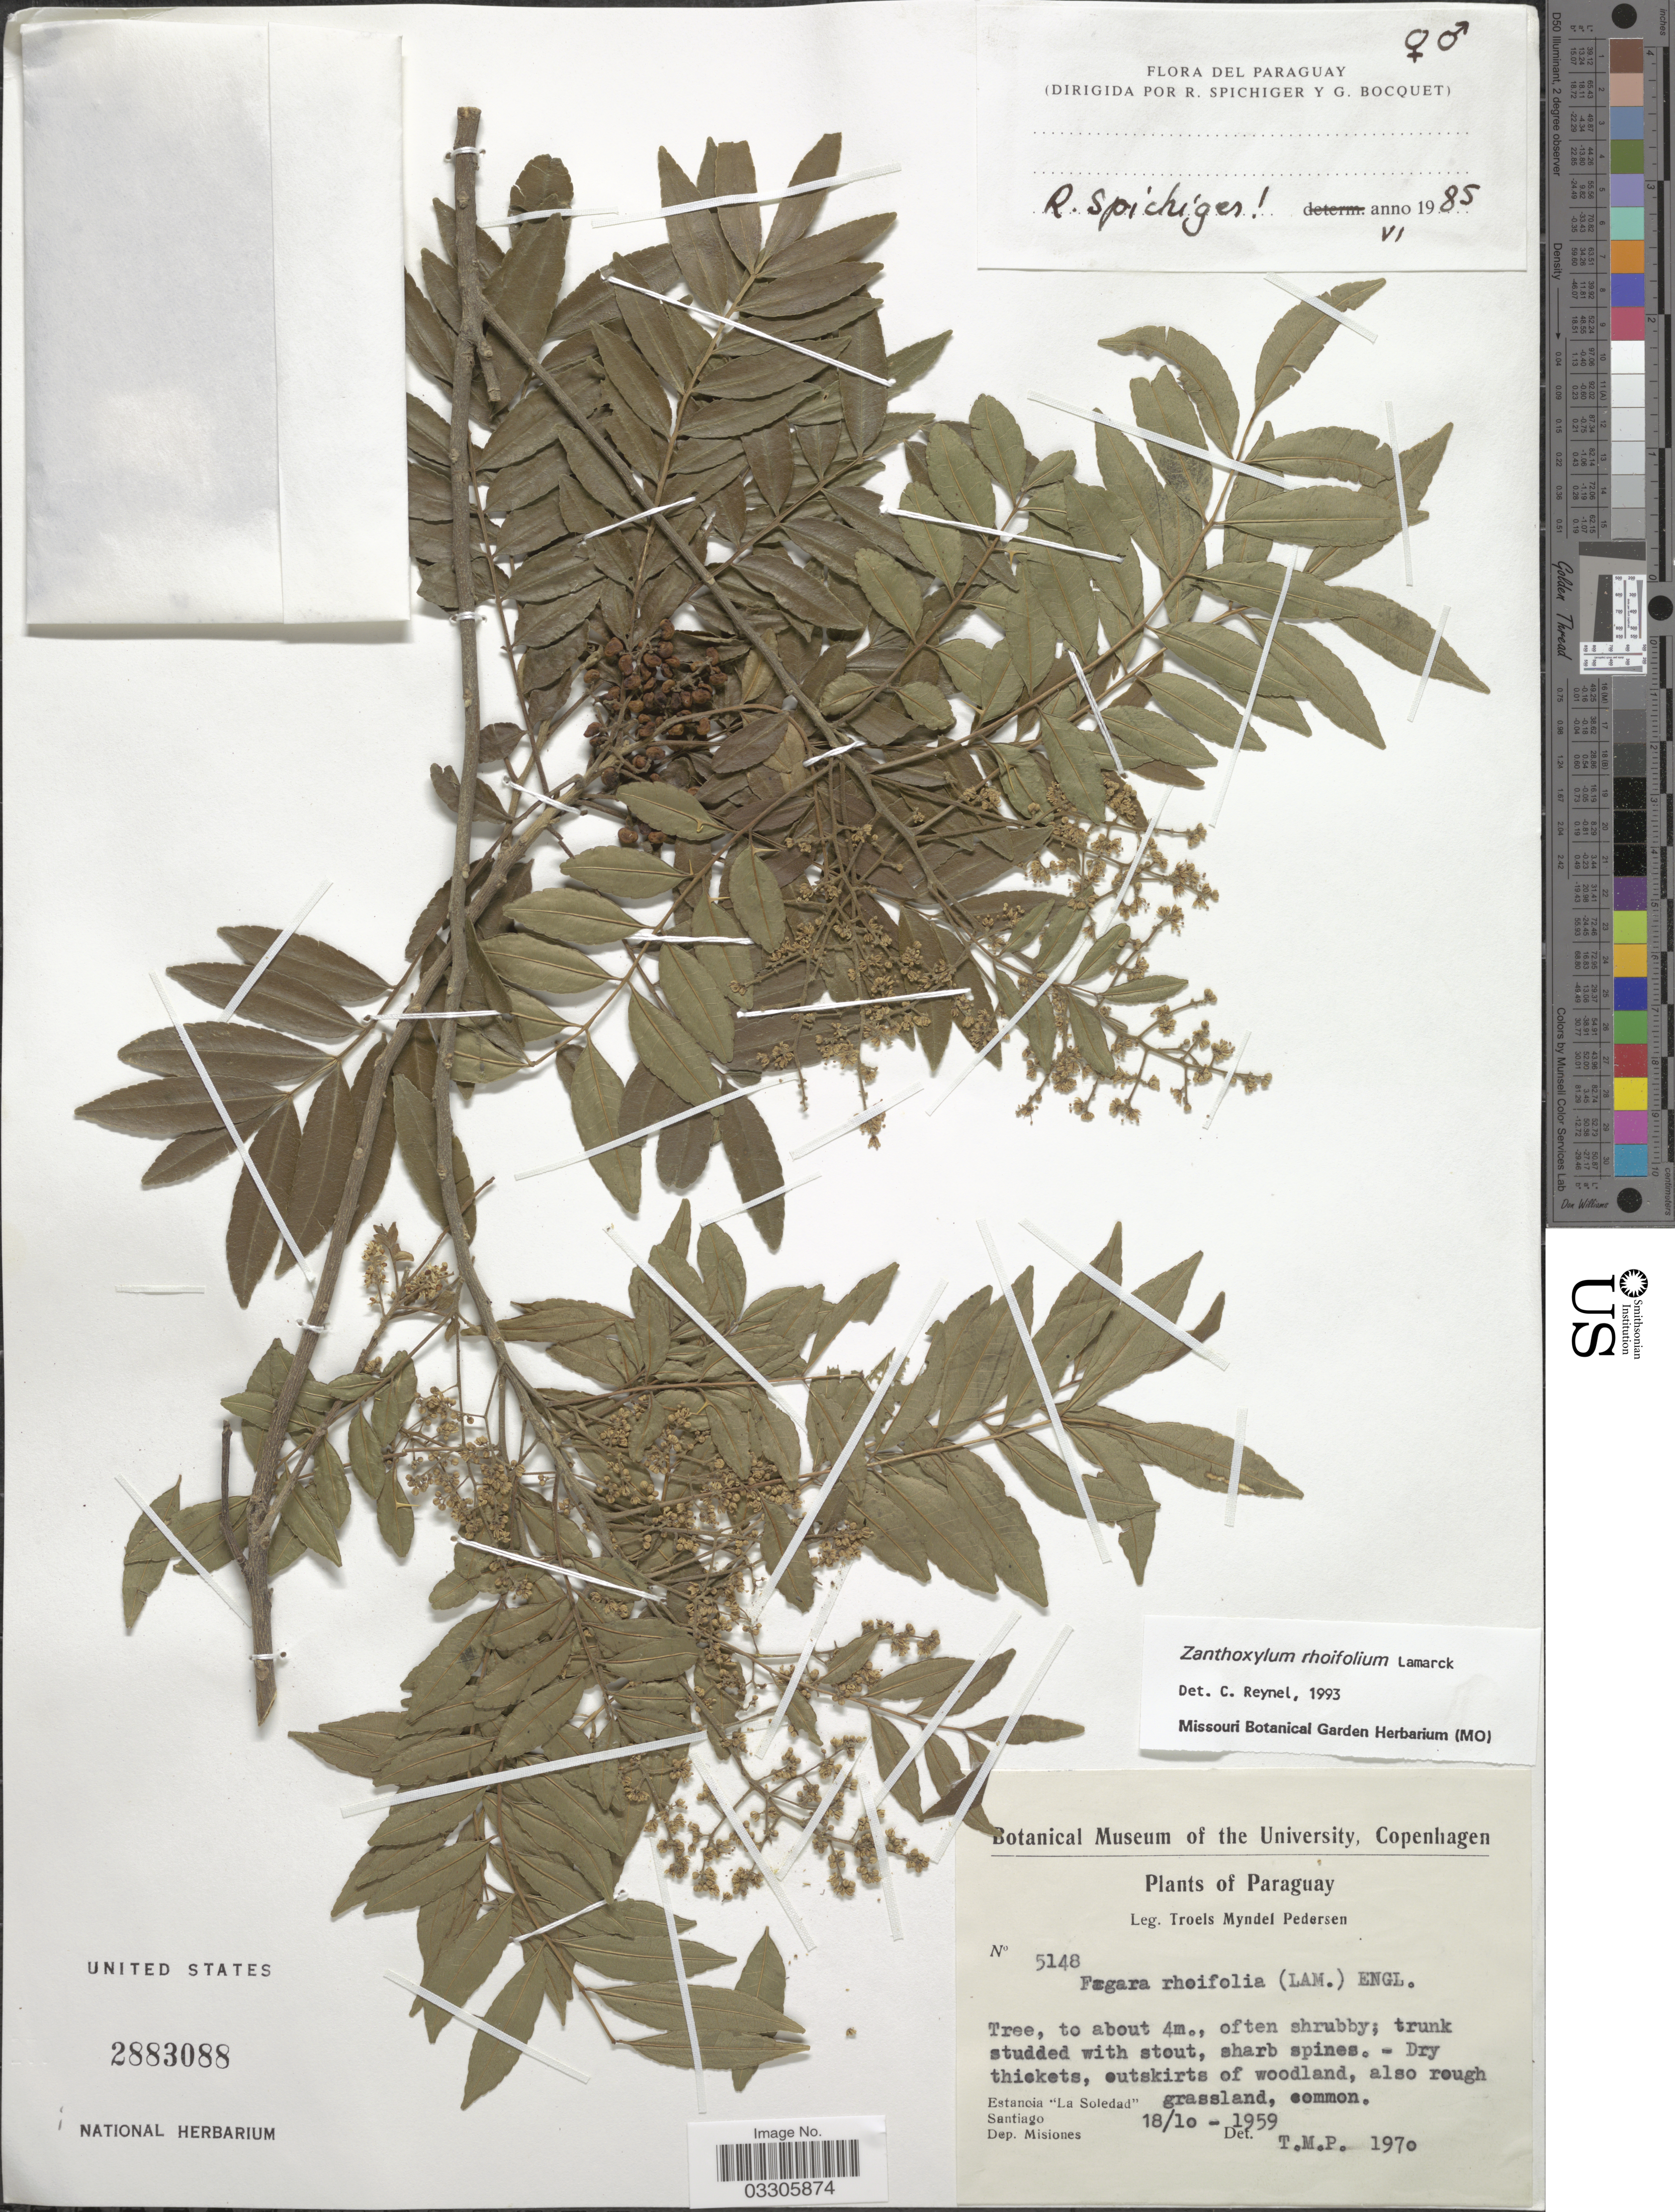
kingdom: Plantae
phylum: Tracheophyta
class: Magnoliopsida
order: Sapindales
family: Rutaceae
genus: Zanthoxylum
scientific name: Zanthoxylum rhoifolium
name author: Lam.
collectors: T. Pederson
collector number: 5148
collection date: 1959-10-18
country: Paraguay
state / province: Misiones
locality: Estancia "La Soledad", Santiago, Dep. Misiones.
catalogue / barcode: US 2883088